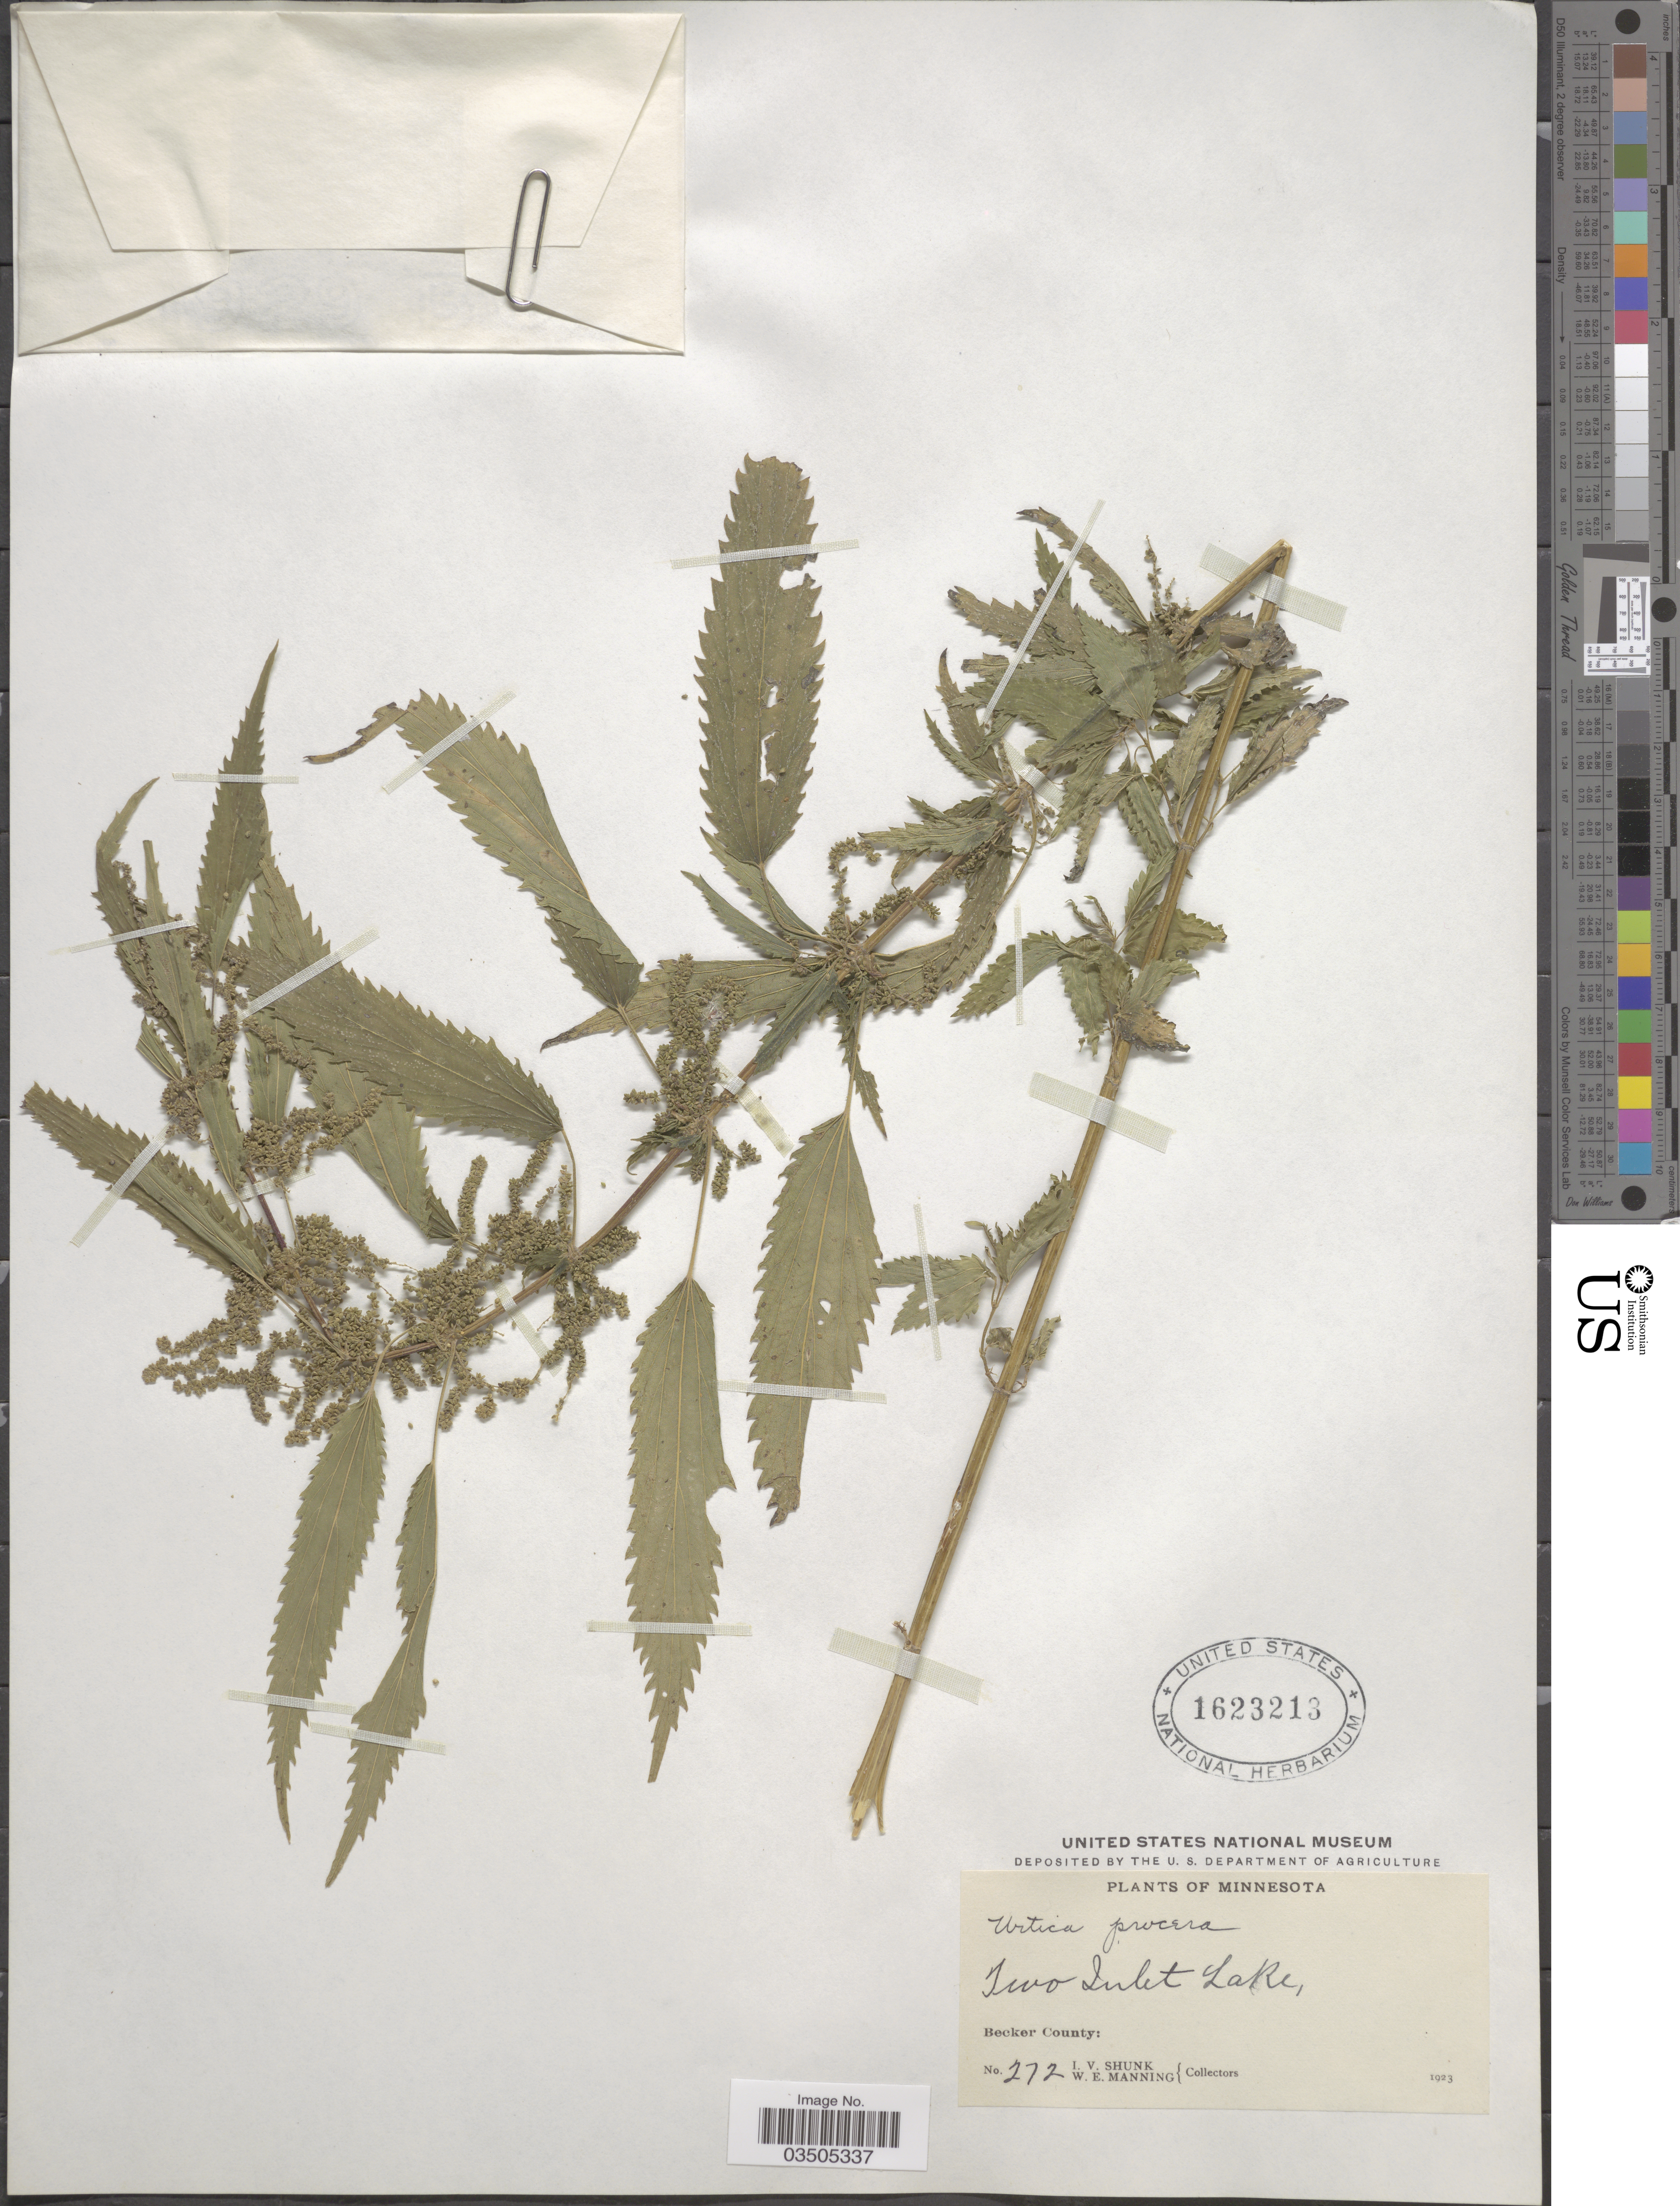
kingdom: Plantae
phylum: Tracheophyta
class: Magnoliopsida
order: Rosales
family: Urticaceae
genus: Urtica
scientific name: Urtica dioica subsp. gracilis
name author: L.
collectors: I. Shunk & W. Manning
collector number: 272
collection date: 1923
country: United States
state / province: Minnesota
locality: Two Inlet Lake, Becker County.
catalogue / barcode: US 1623213